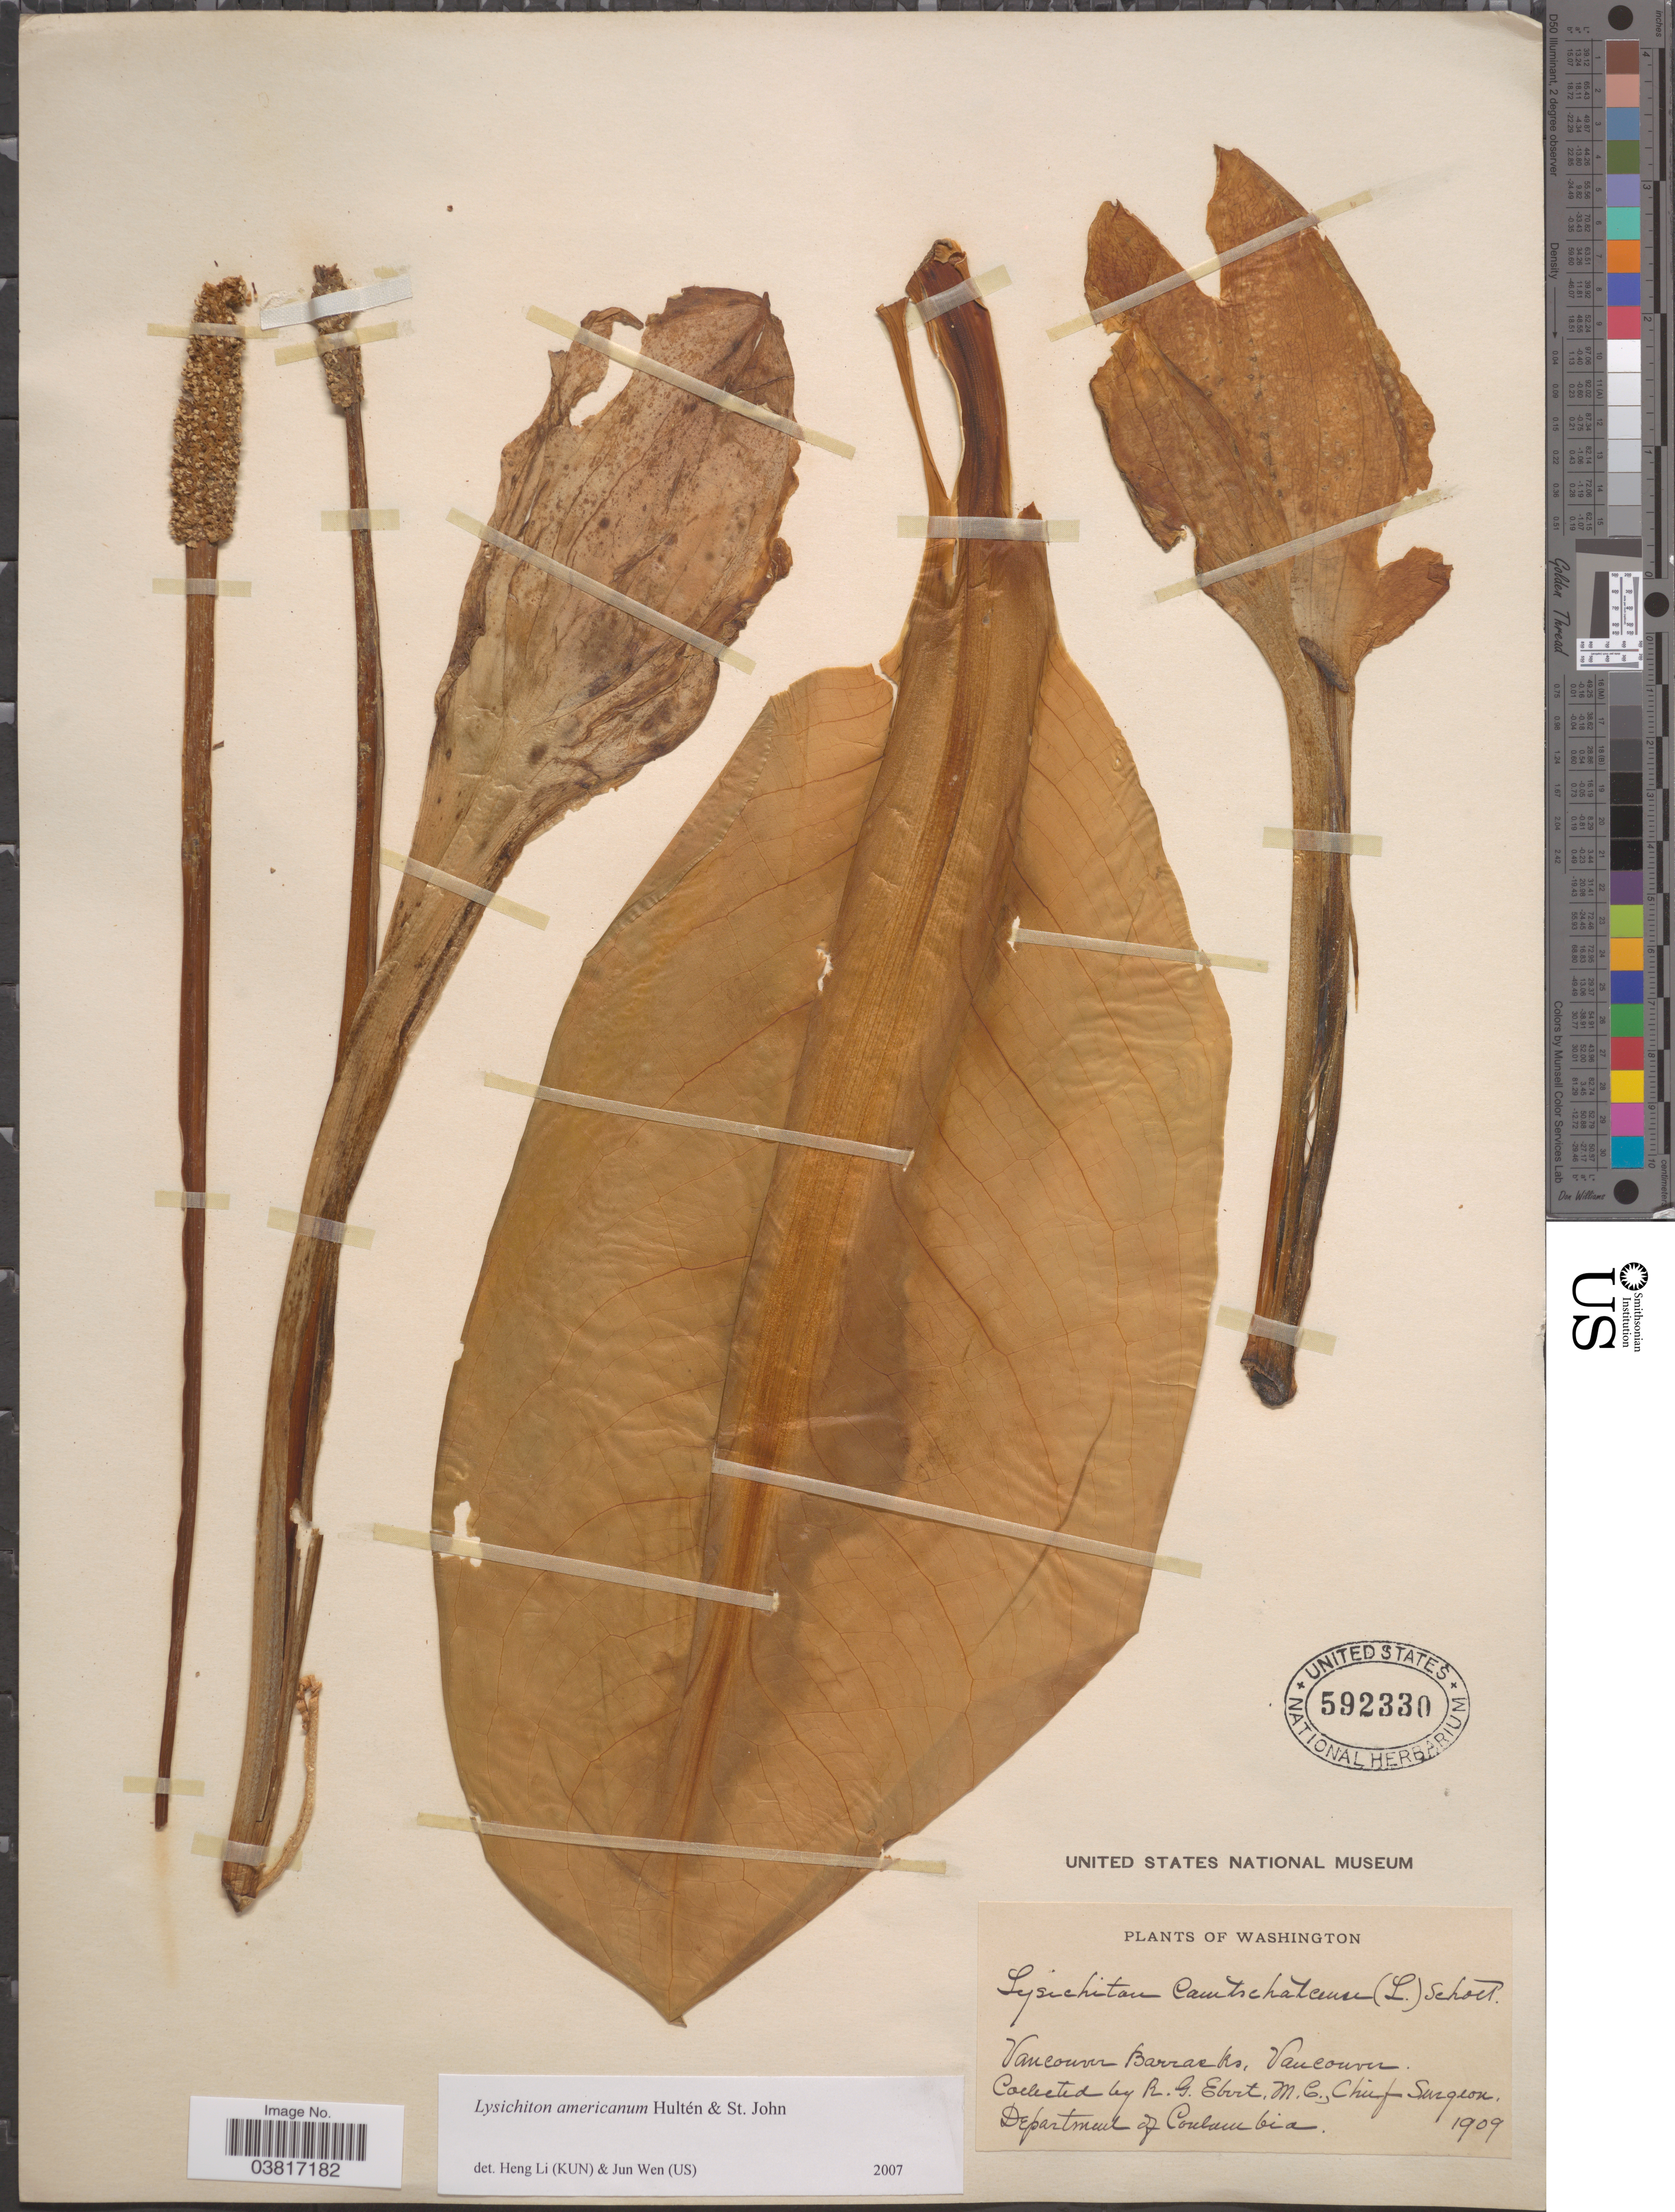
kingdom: Plantae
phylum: Tracheophyta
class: Liliopsida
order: Alismatales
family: Araceae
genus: Lysichiton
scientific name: Lysichiton americanus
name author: Hultén & H. St. John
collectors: M. Ebert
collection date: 1909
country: Canada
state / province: British Columbia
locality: Vancouver Barracks, Vancouver.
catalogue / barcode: US 592330